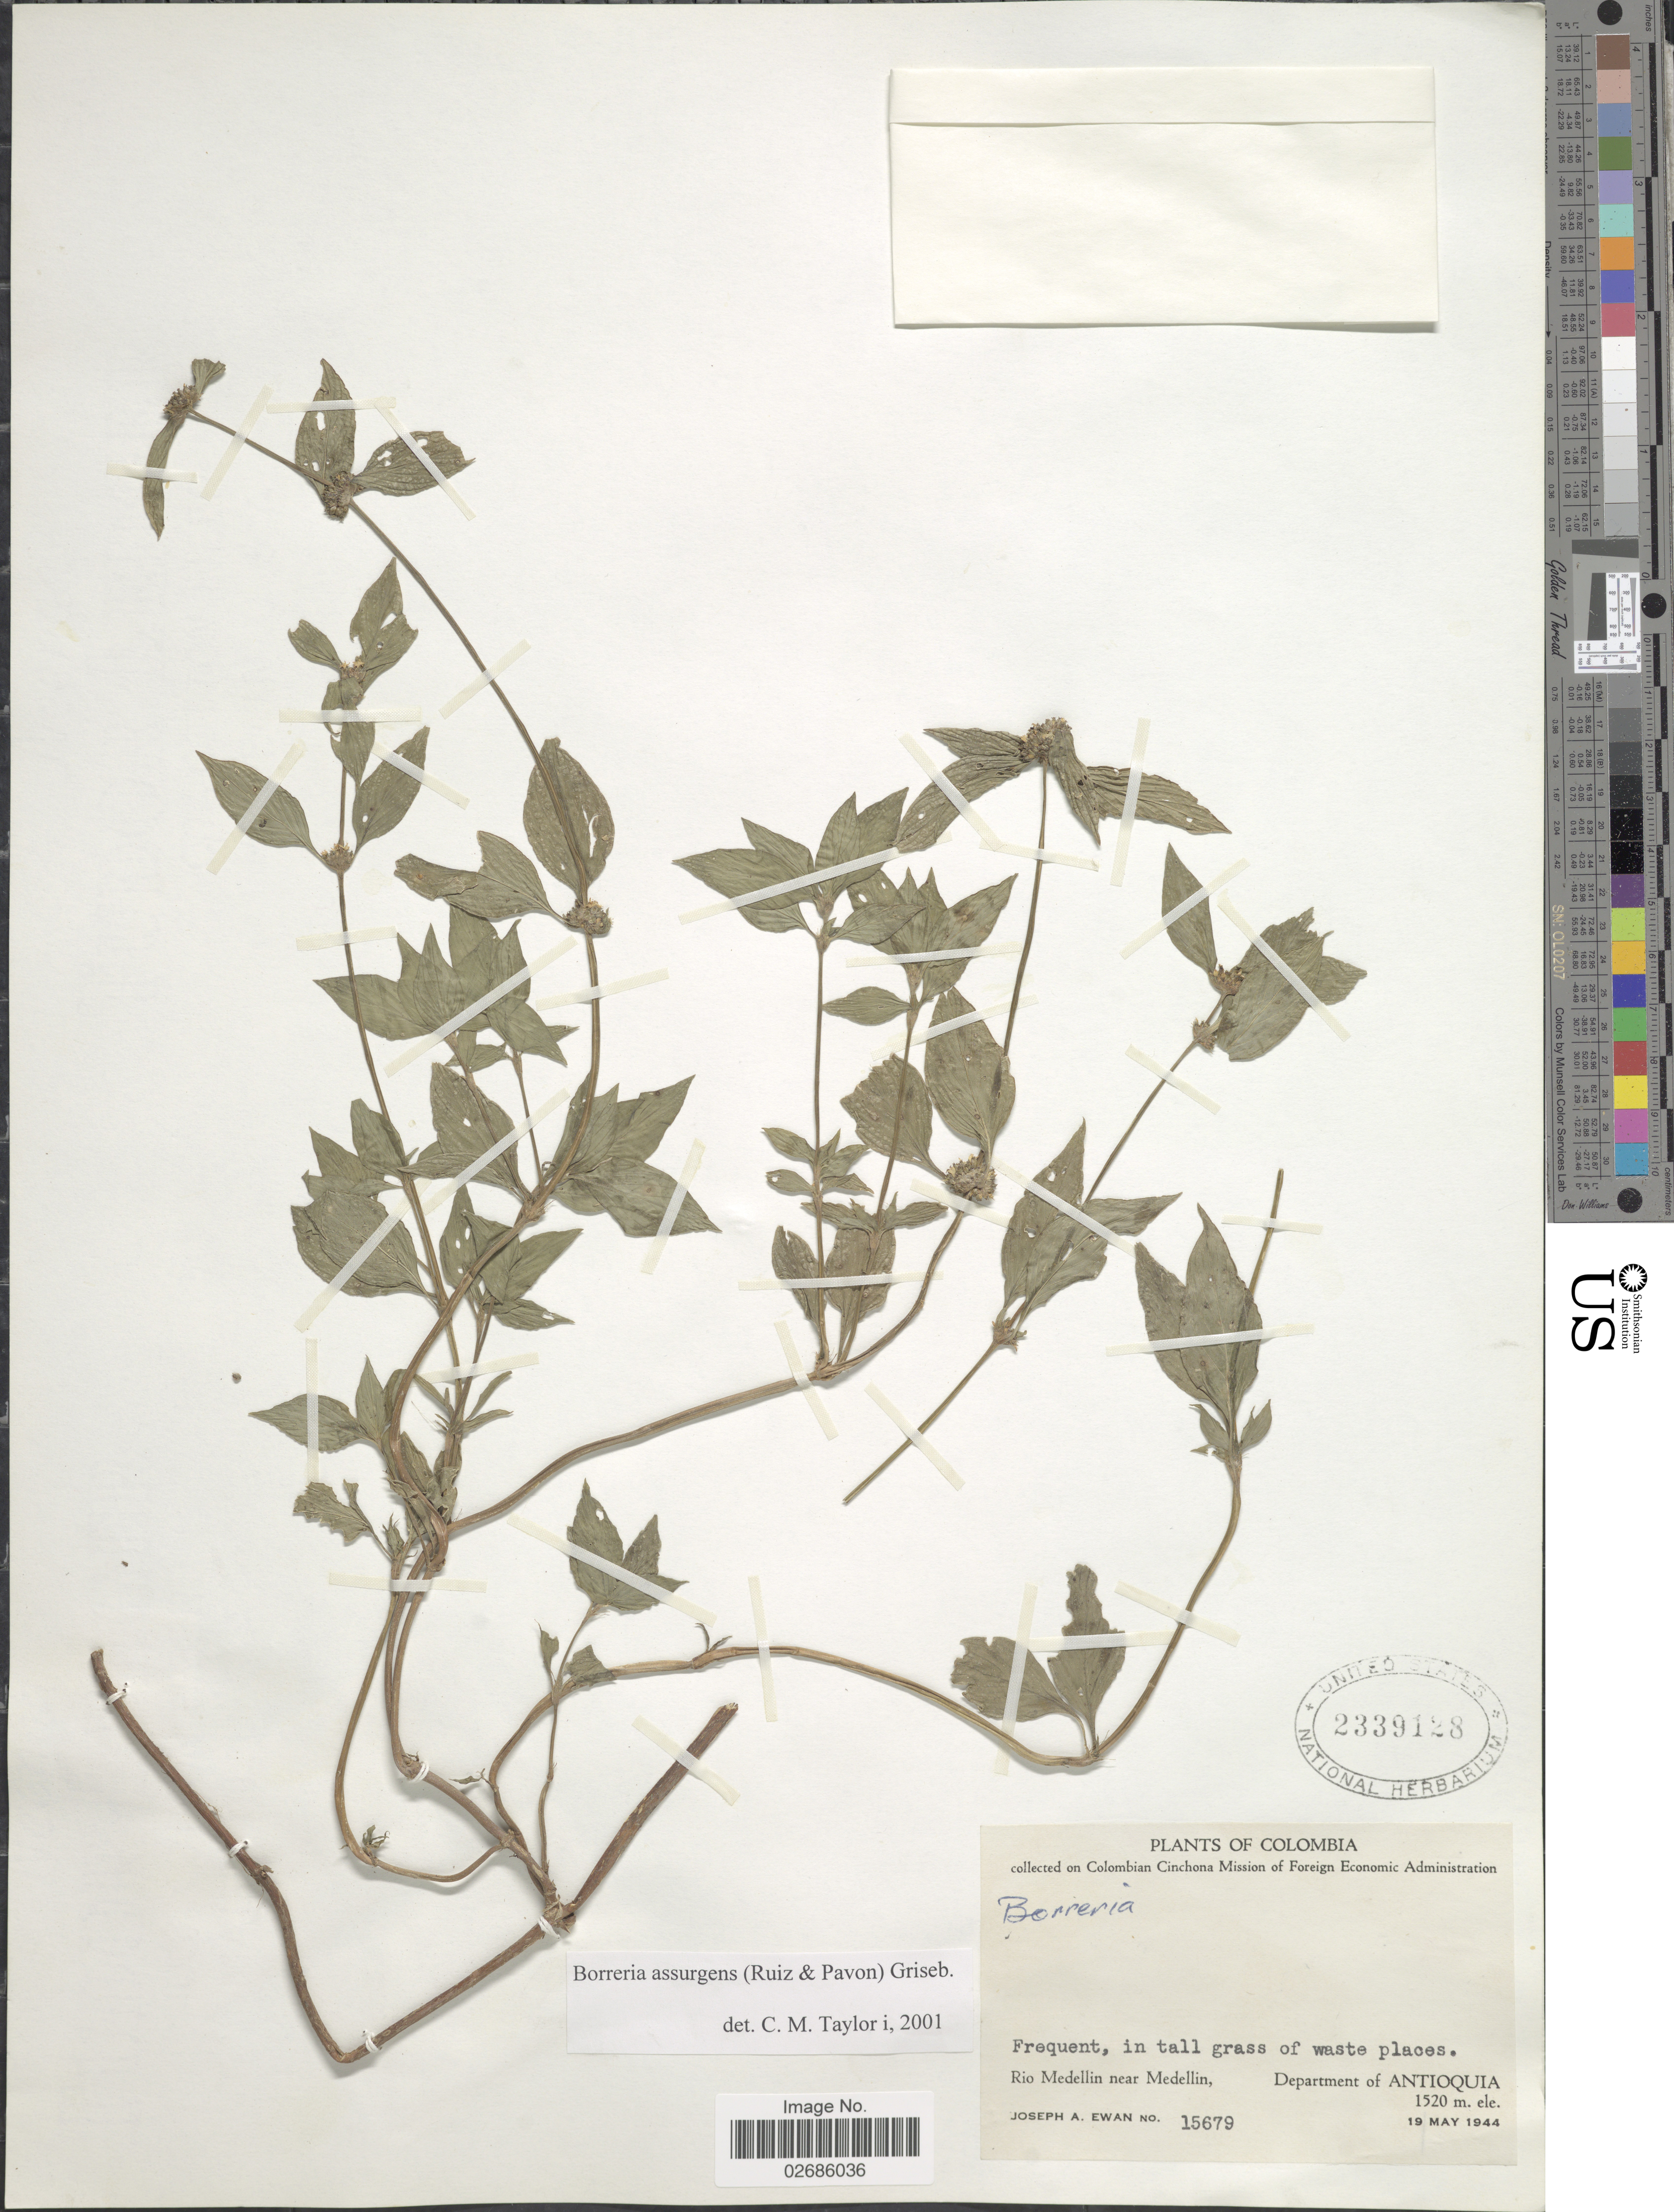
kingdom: Plantae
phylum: Tracheophyta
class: Magnoliopsida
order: Gentianales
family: Rubiaceae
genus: Borreria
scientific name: Borreria assurgens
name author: (Ruiz & Pav.) Griseb.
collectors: J. A. Ewan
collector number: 15679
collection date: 1944-05-19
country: Colombia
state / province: Antioquia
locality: Rio Medellin near Medellin, Department of Antioquia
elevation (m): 1520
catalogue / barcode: US 2339128